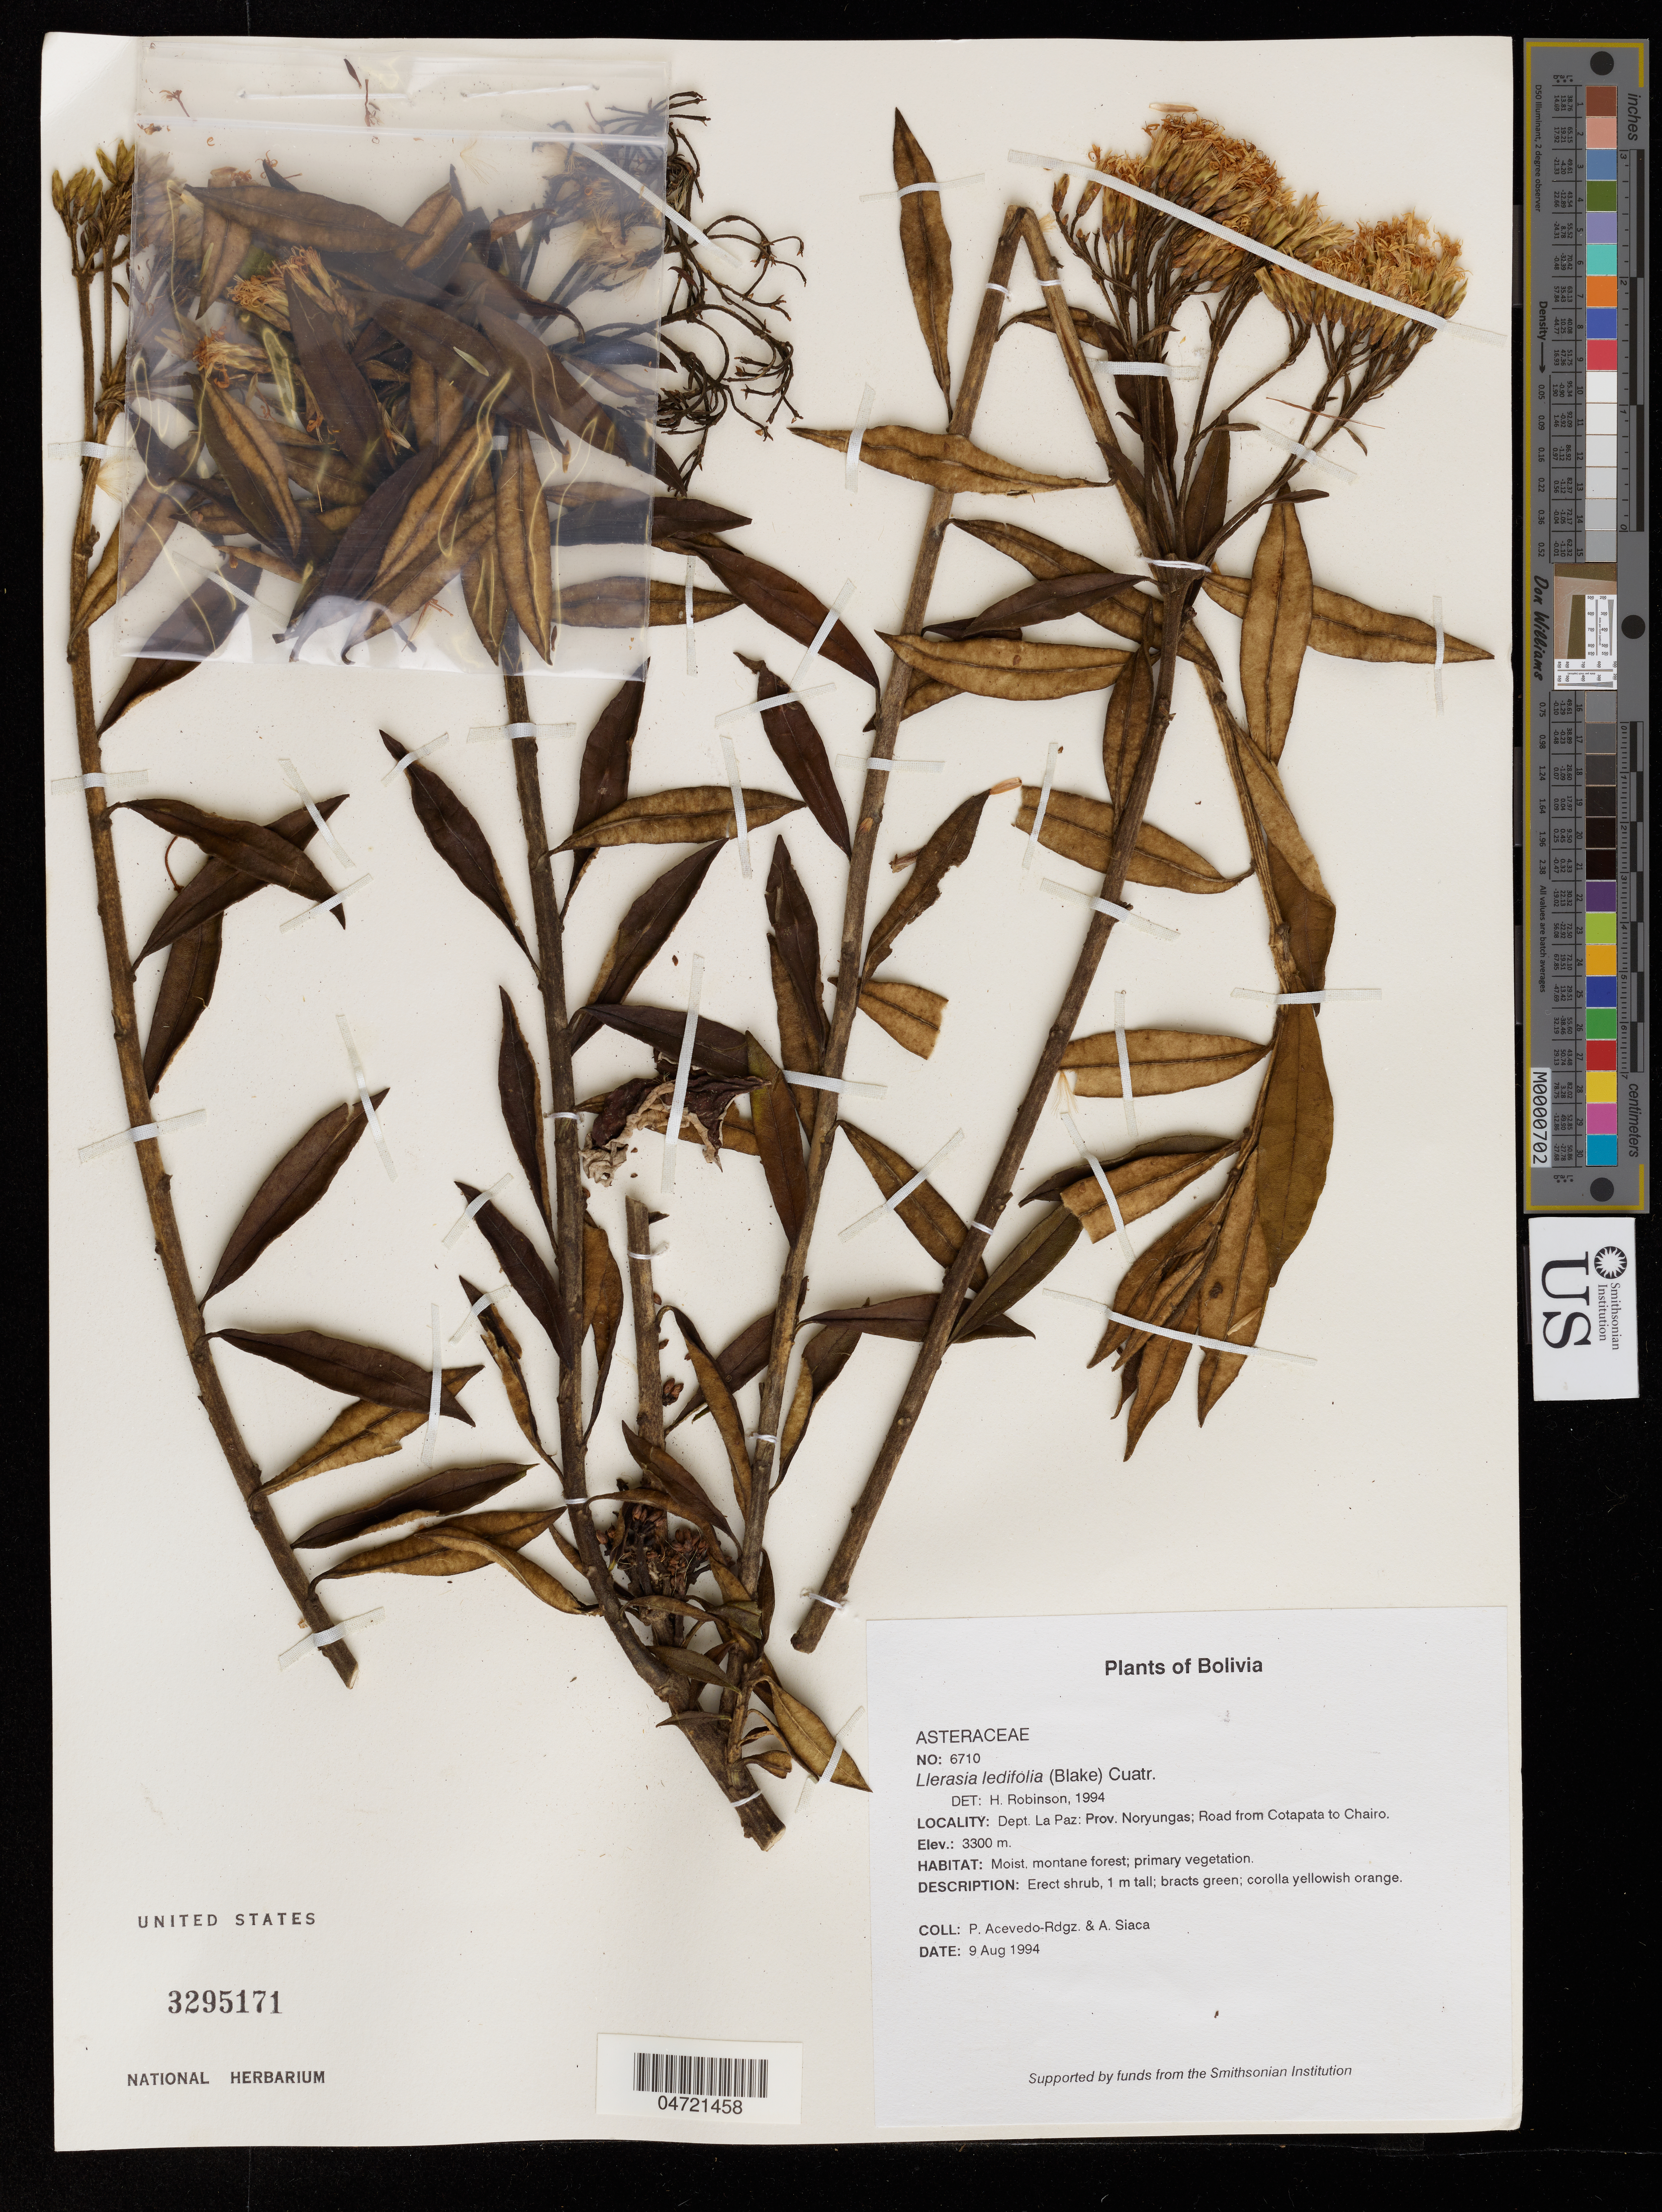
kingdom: Plantae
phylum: Tracheophyta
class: Magnoliopsida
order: Asterales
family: Asteraceae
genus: Llerasia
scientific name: Llerasia ledifolia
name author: (Blake) Cuatrec.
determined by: Robinson, Harold E., (US)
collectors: P. Acevedo-Rodr. & A. Siaca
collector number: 6710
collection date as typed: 09 Aug 1994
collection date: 1994-08-09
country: Bolivia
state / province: La Paz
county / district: Noryungas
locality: Depart. La Paz; Prov. Noryungas. Road from Cotapata to Chairo.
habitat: Moist, montane forest; primary vegetation.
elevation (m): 3300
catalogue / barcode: US 3295171